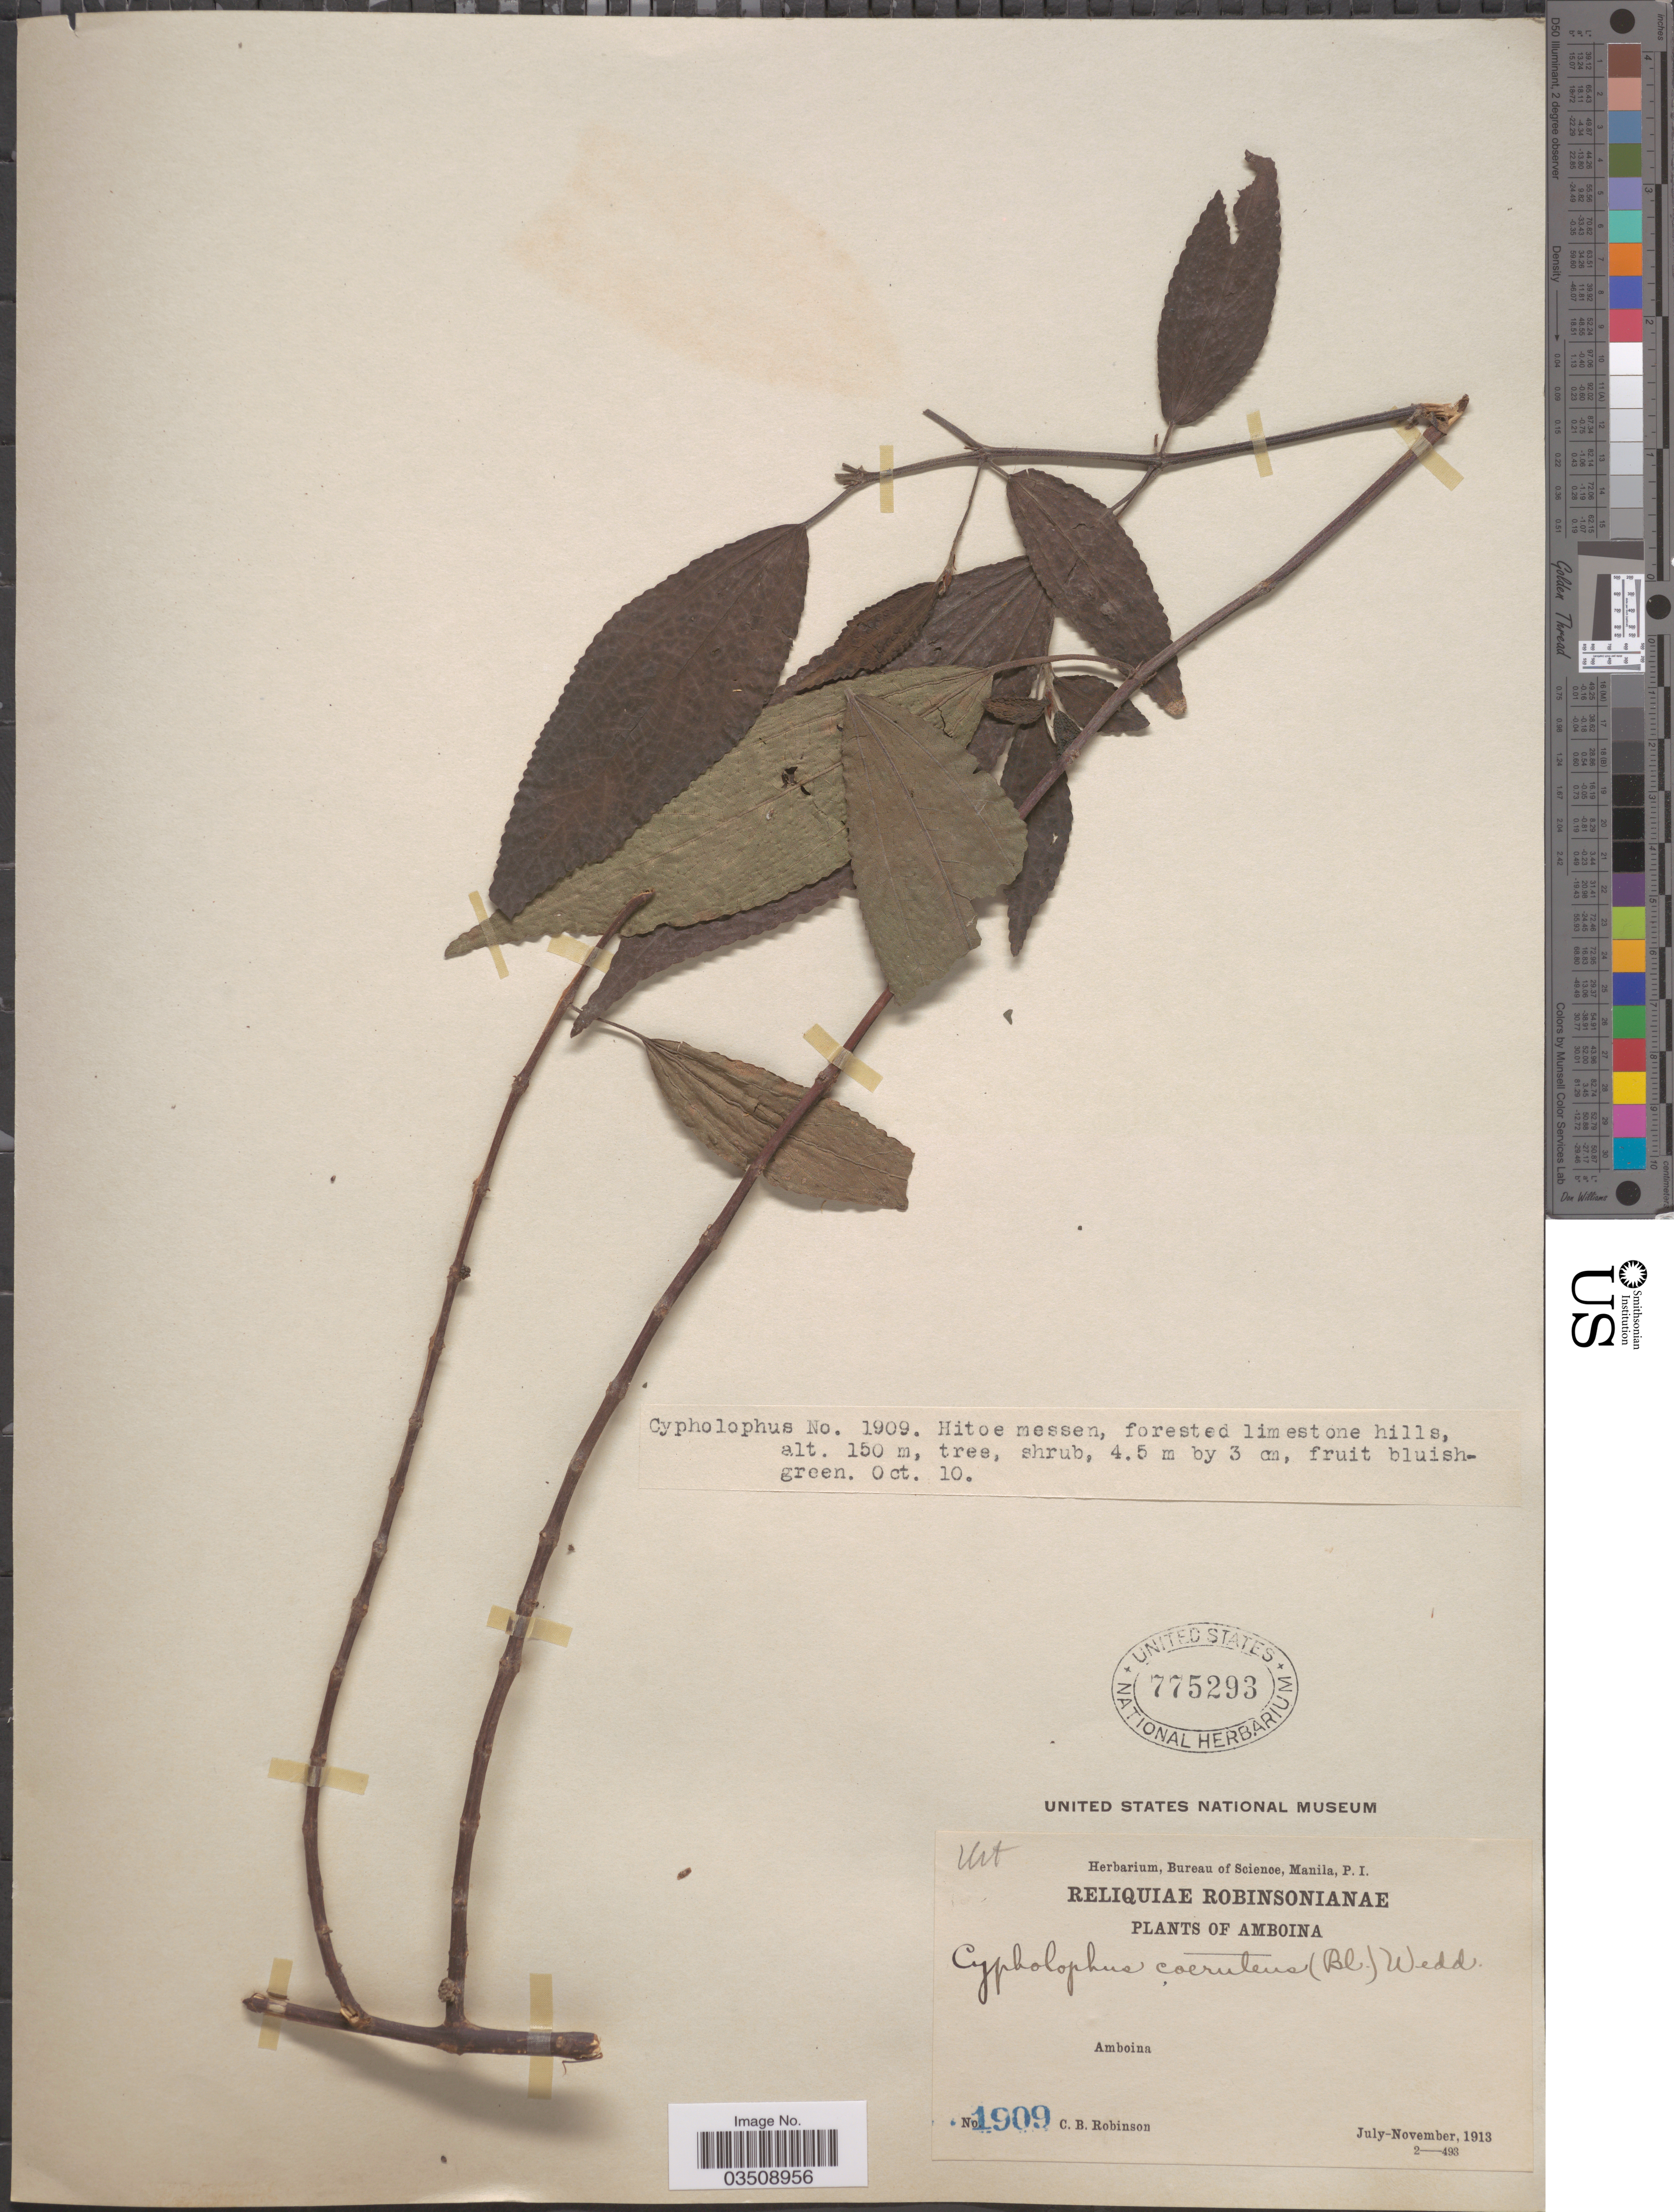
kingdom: Plantae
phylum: Tracheophyta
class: Magnoliopsida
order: Rosales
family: Urticaceae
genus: Cypholophus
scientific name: Cypholophus coeruleus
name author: Wedd.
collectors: C. Robinson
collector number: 1909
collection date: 1913-10-10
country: Indonesia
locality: Amboina. Hitoe messen.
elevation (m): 150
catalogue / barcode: US 775293